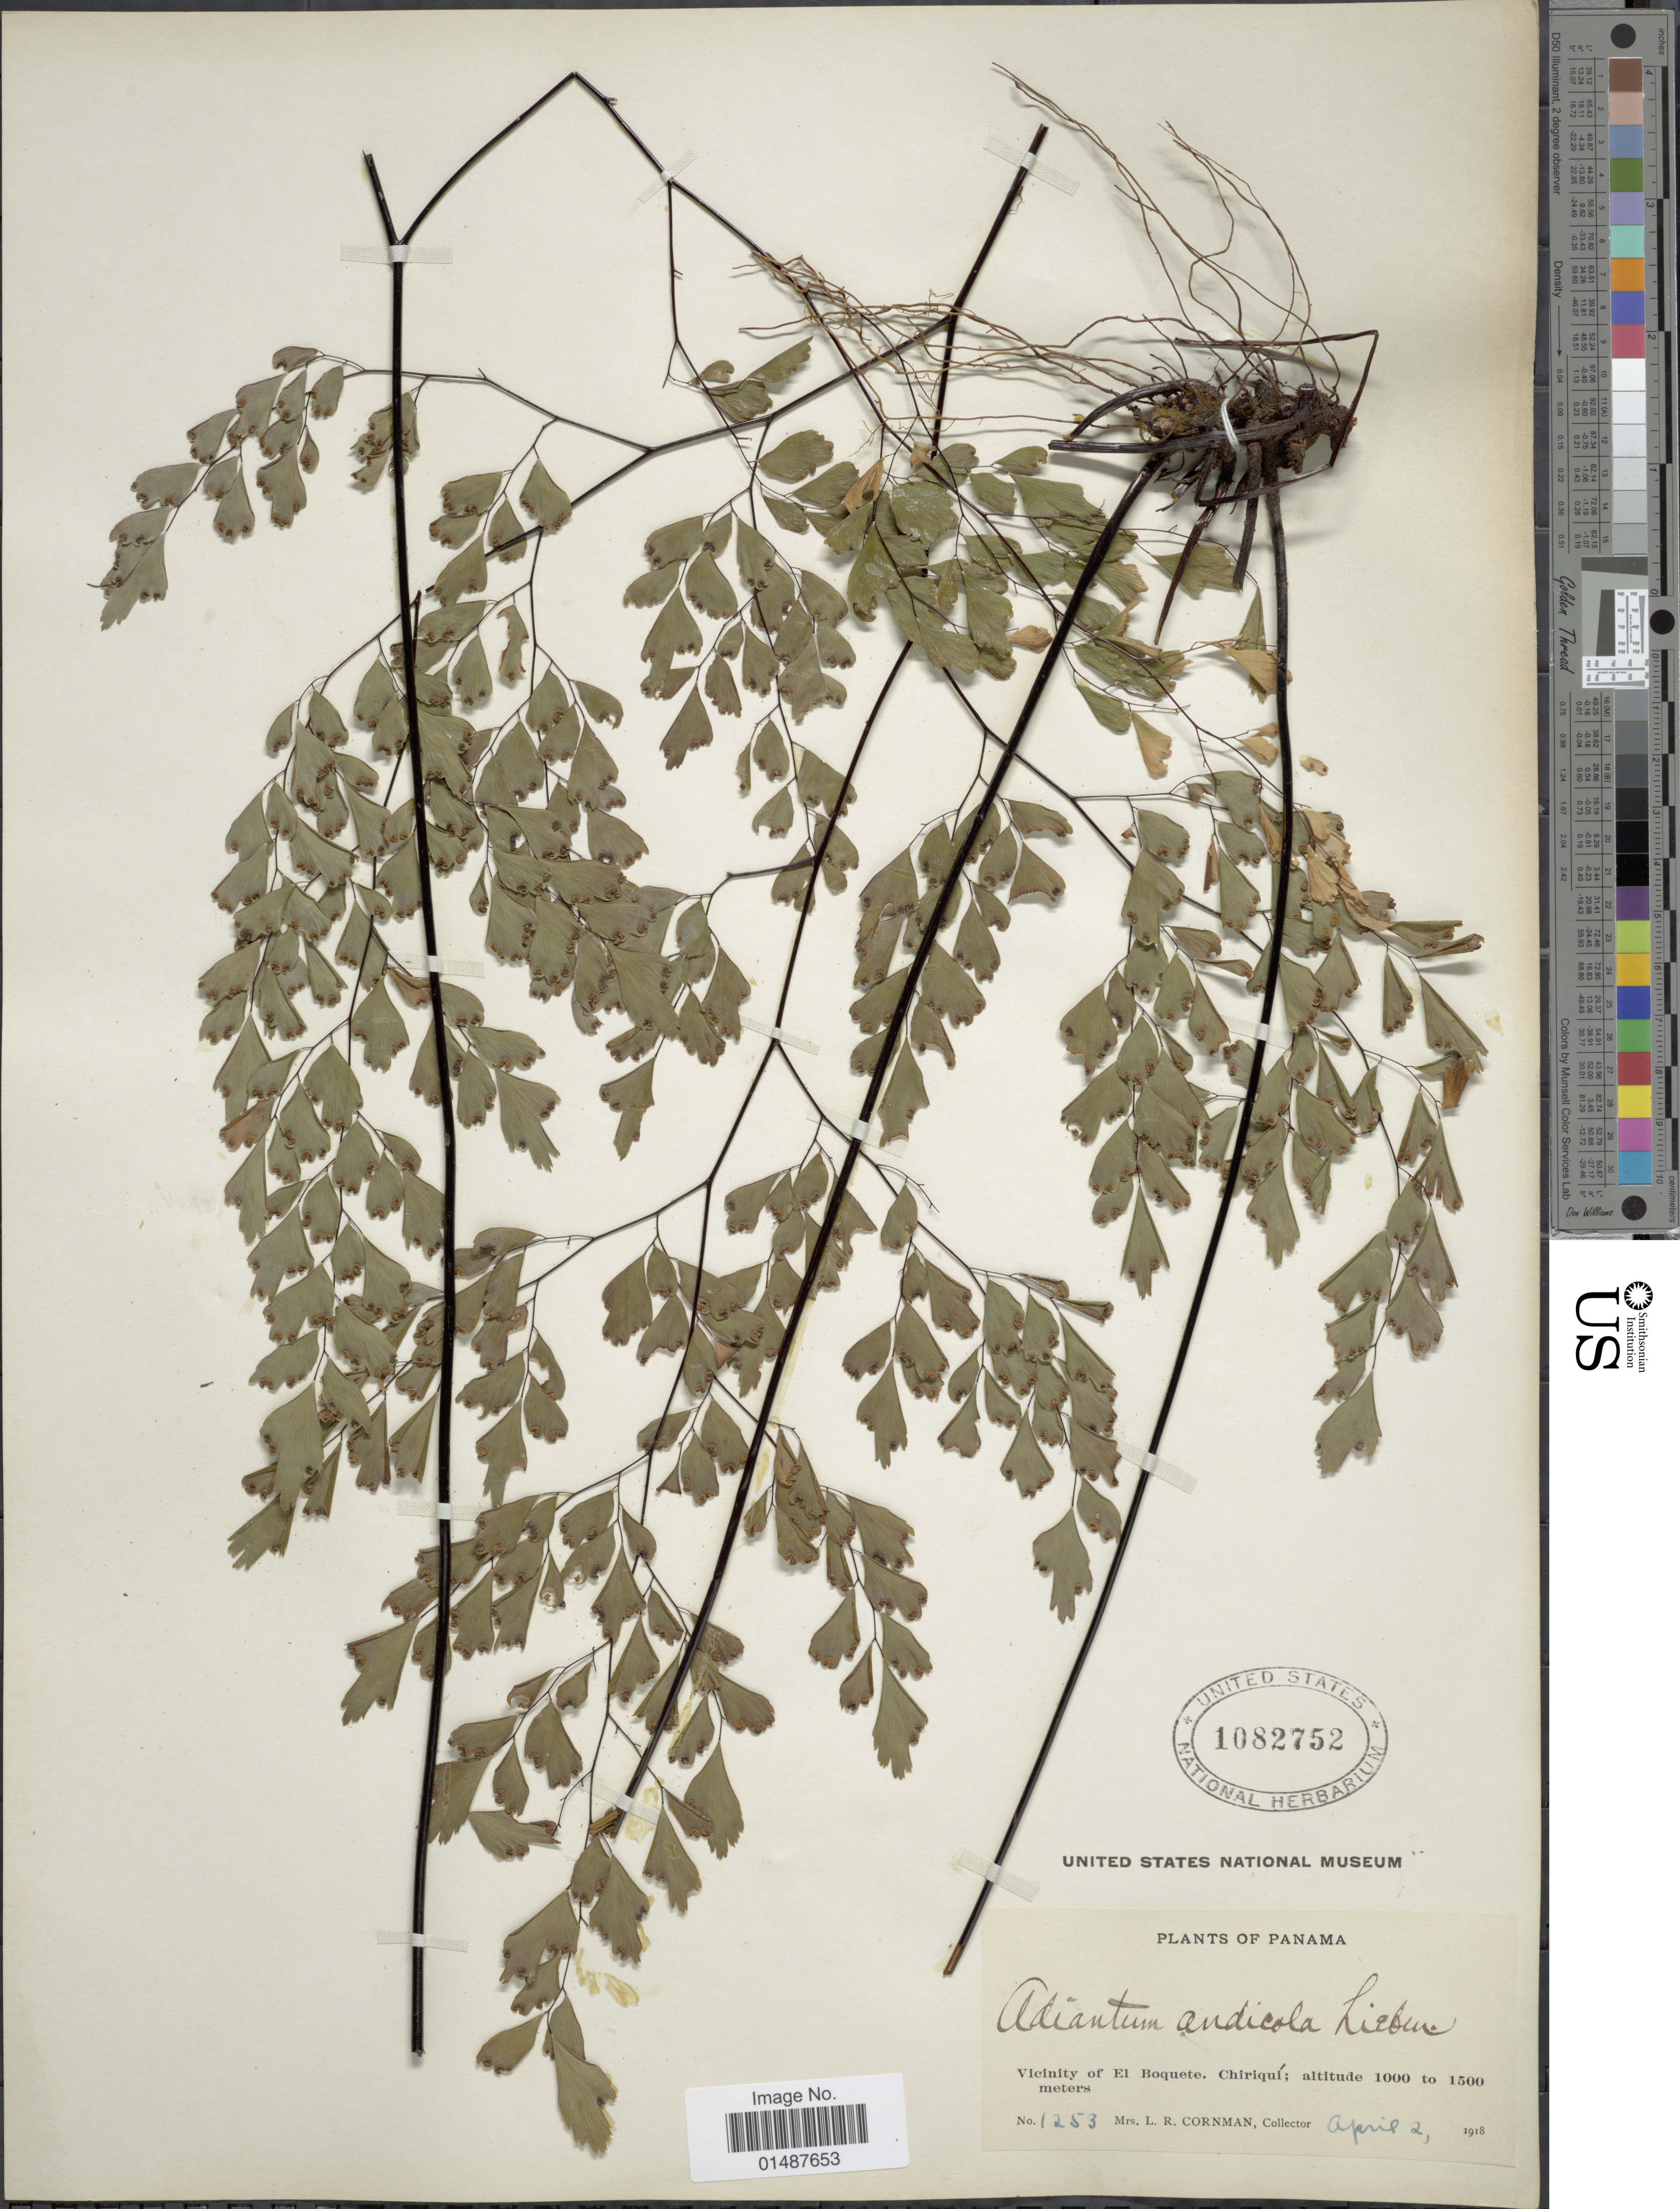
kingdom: Plantae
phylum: Tracheophyta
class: Polypodiopsida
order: Polypodiales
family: Pteridaceae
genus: Adiantum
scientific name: Adiantum andicola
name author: Liebm.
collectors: L. Cornman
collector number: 1253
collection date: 1918-04-02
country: Panama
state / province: Chiriqui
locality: Vicinity of El Boquete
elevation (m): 1000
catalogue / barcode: US 1082752